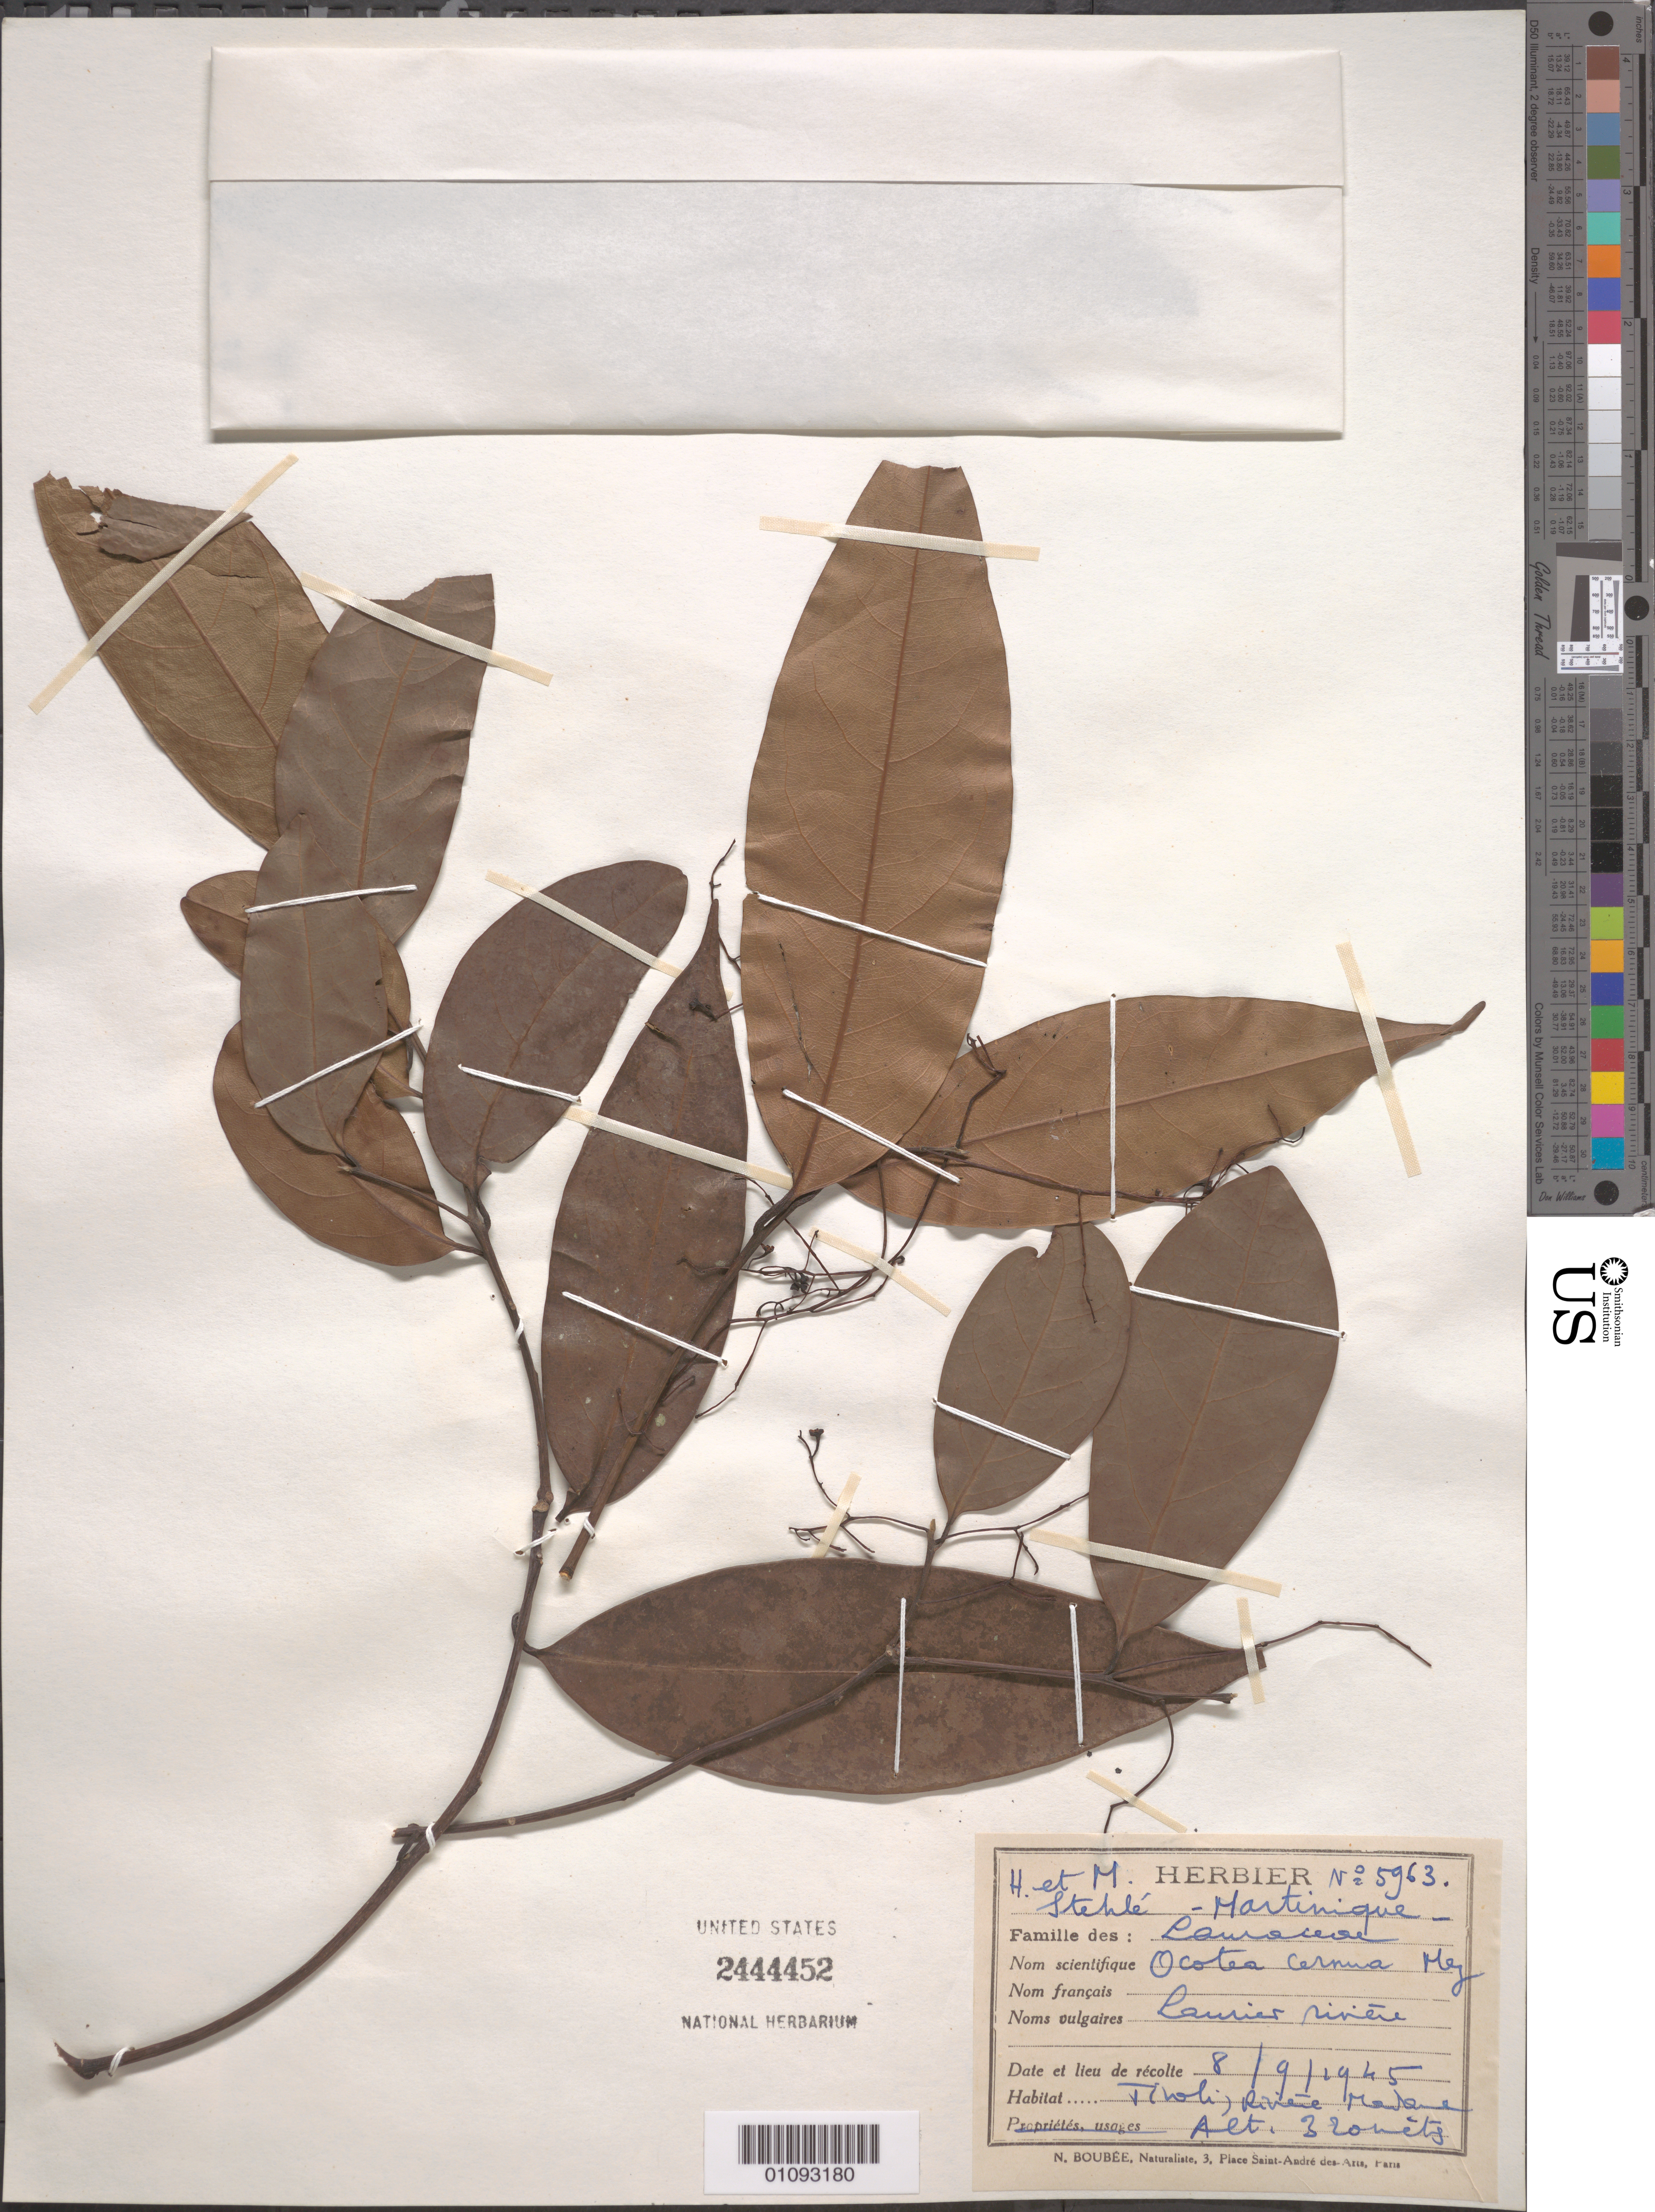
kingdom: Plantae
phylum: Tracheophyta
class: Magnoliopsida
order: Laurales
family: Lauraceae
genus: Ocotea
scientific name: Ocotea cernua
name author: (Nees) Mez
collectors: H. Stehlé & M. Stehlé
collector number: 5963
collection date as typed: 08 Sep 1945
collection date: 1945-09-08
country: Martinique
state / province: Fort-de-France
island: Martinique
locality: Tivoli.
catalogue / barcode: US 2444452